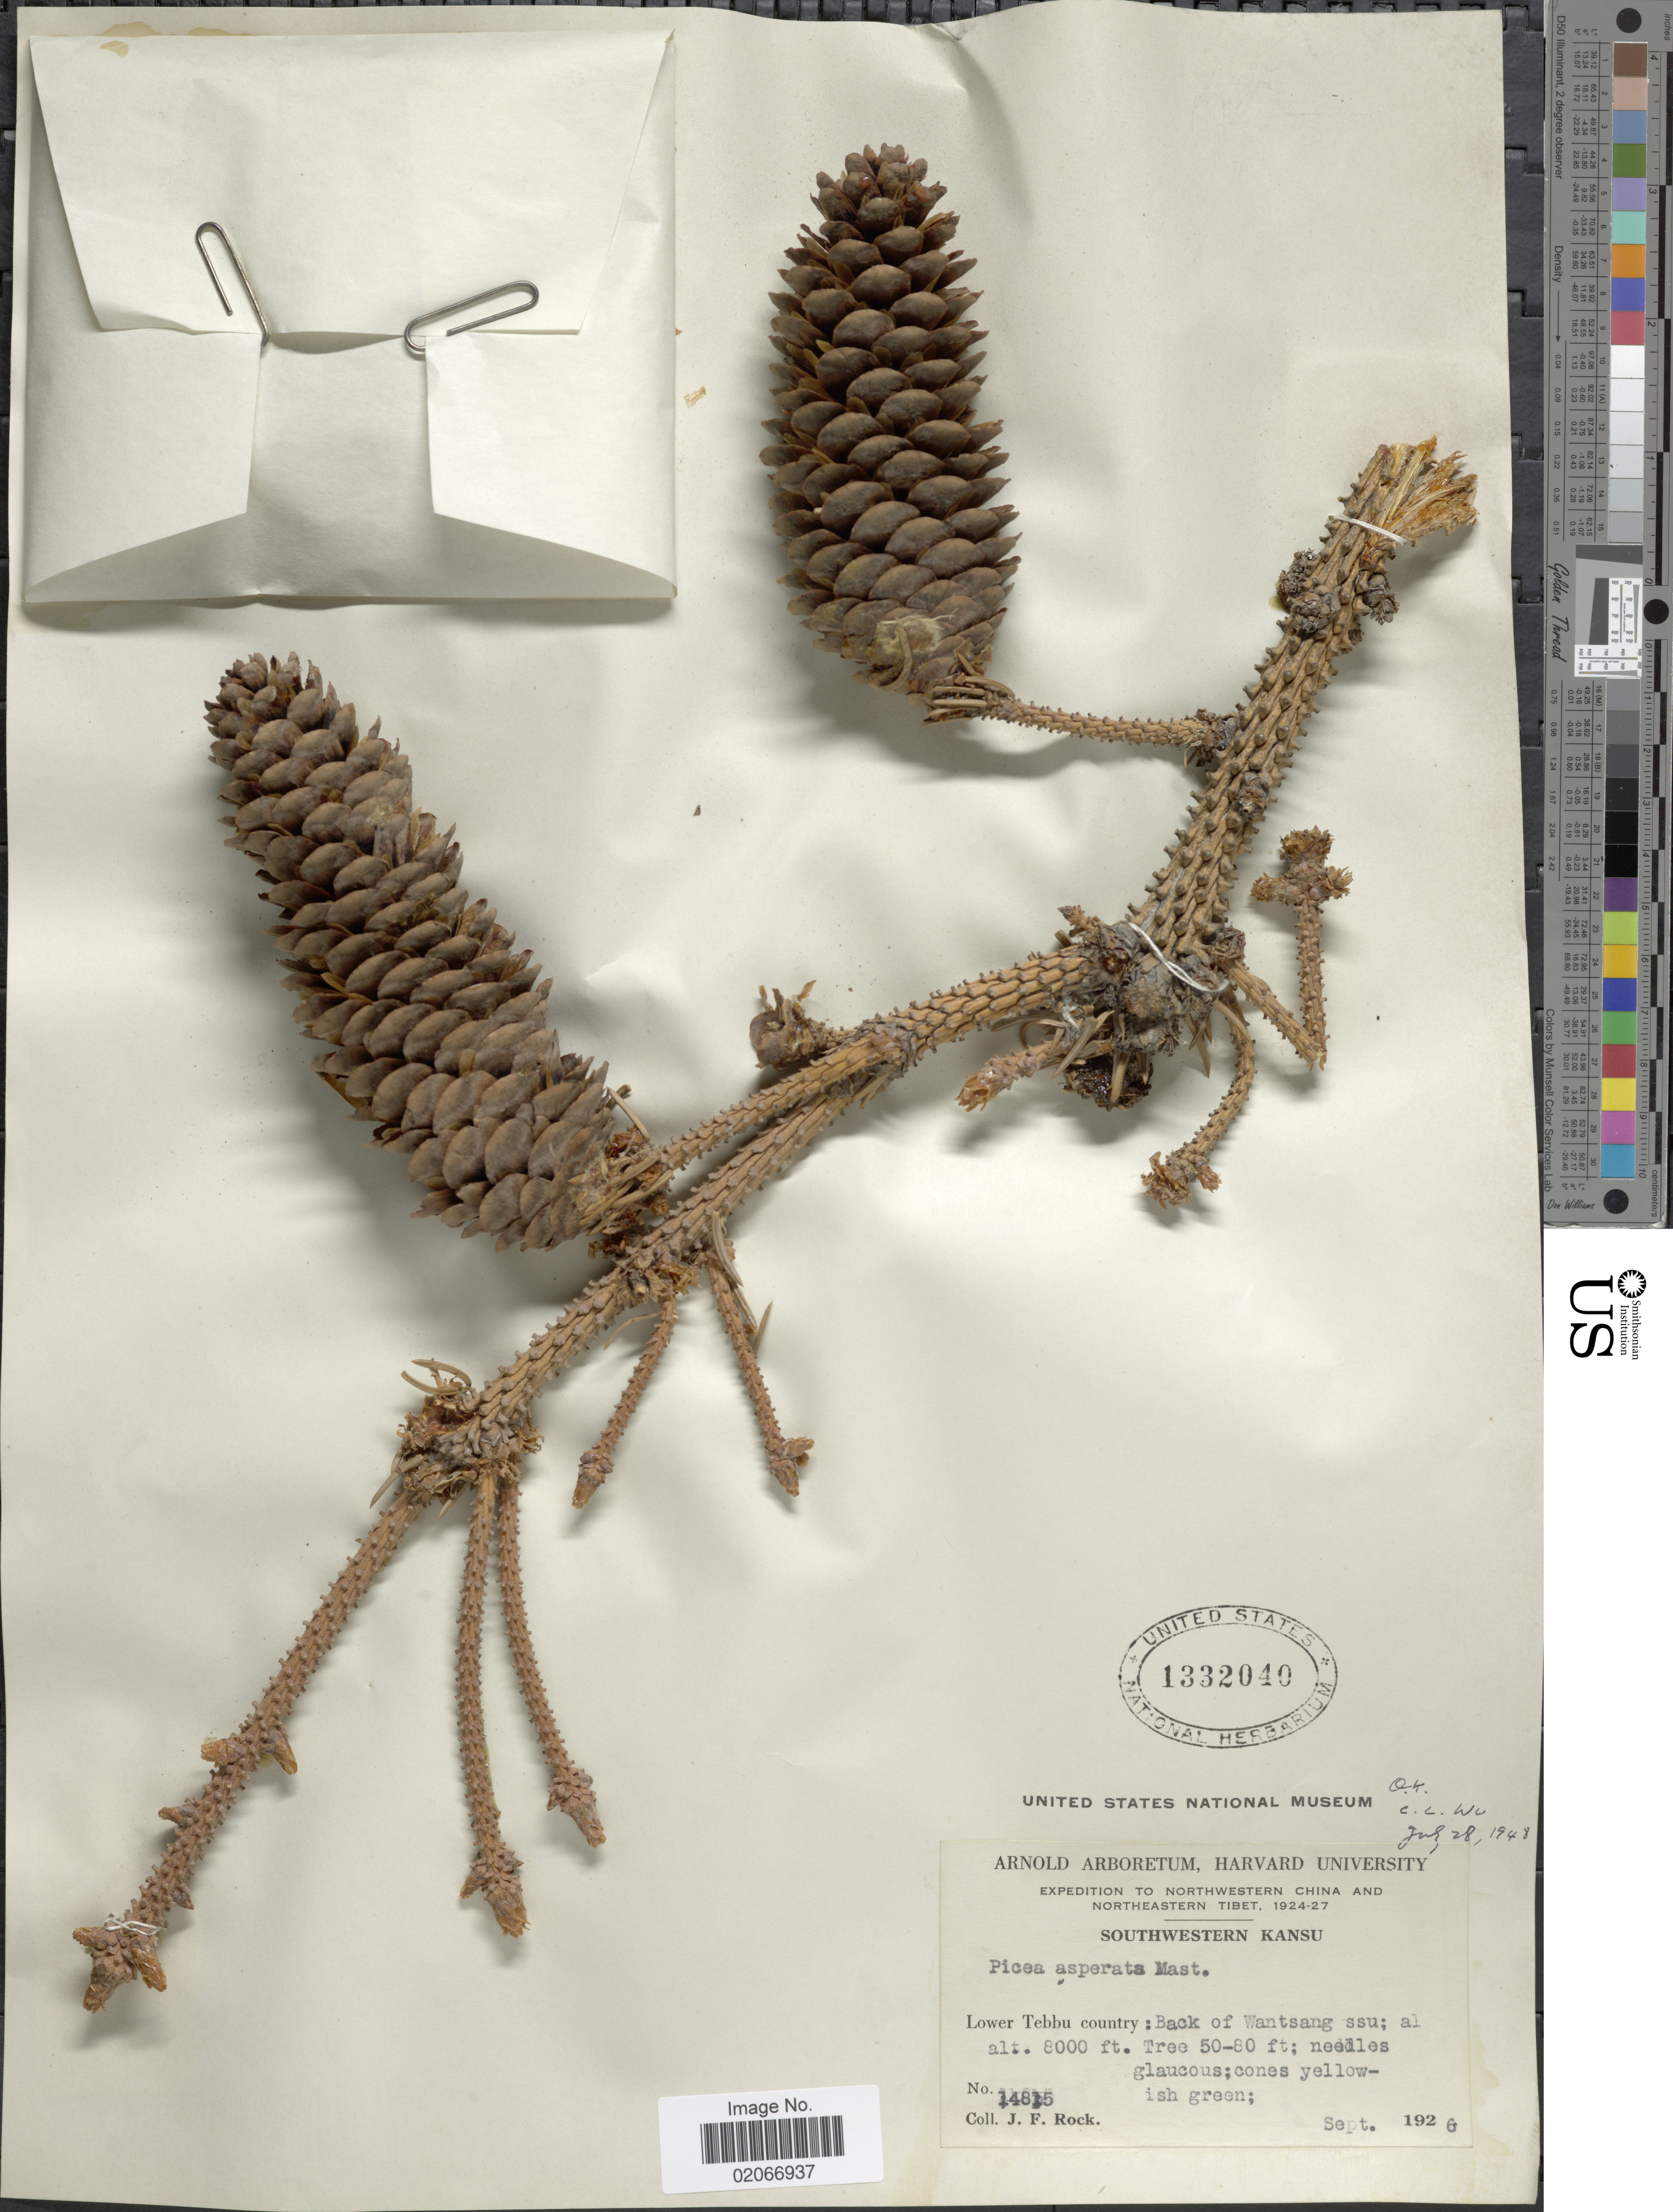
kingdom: Plantae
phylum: Tracheophyta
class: Pinopsida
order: Pinales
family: Pinaceae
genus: Picea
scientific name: Picea asperata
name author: Mast.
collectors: J. Rock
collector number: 14815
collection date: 1926-09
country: China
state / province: Gansu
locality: Northwestern China and northeastern Tibet. Southwestern Kansu, Lower Tebbu country: Back of Wantsang ssu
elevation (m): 2438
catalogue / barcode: US 1332040